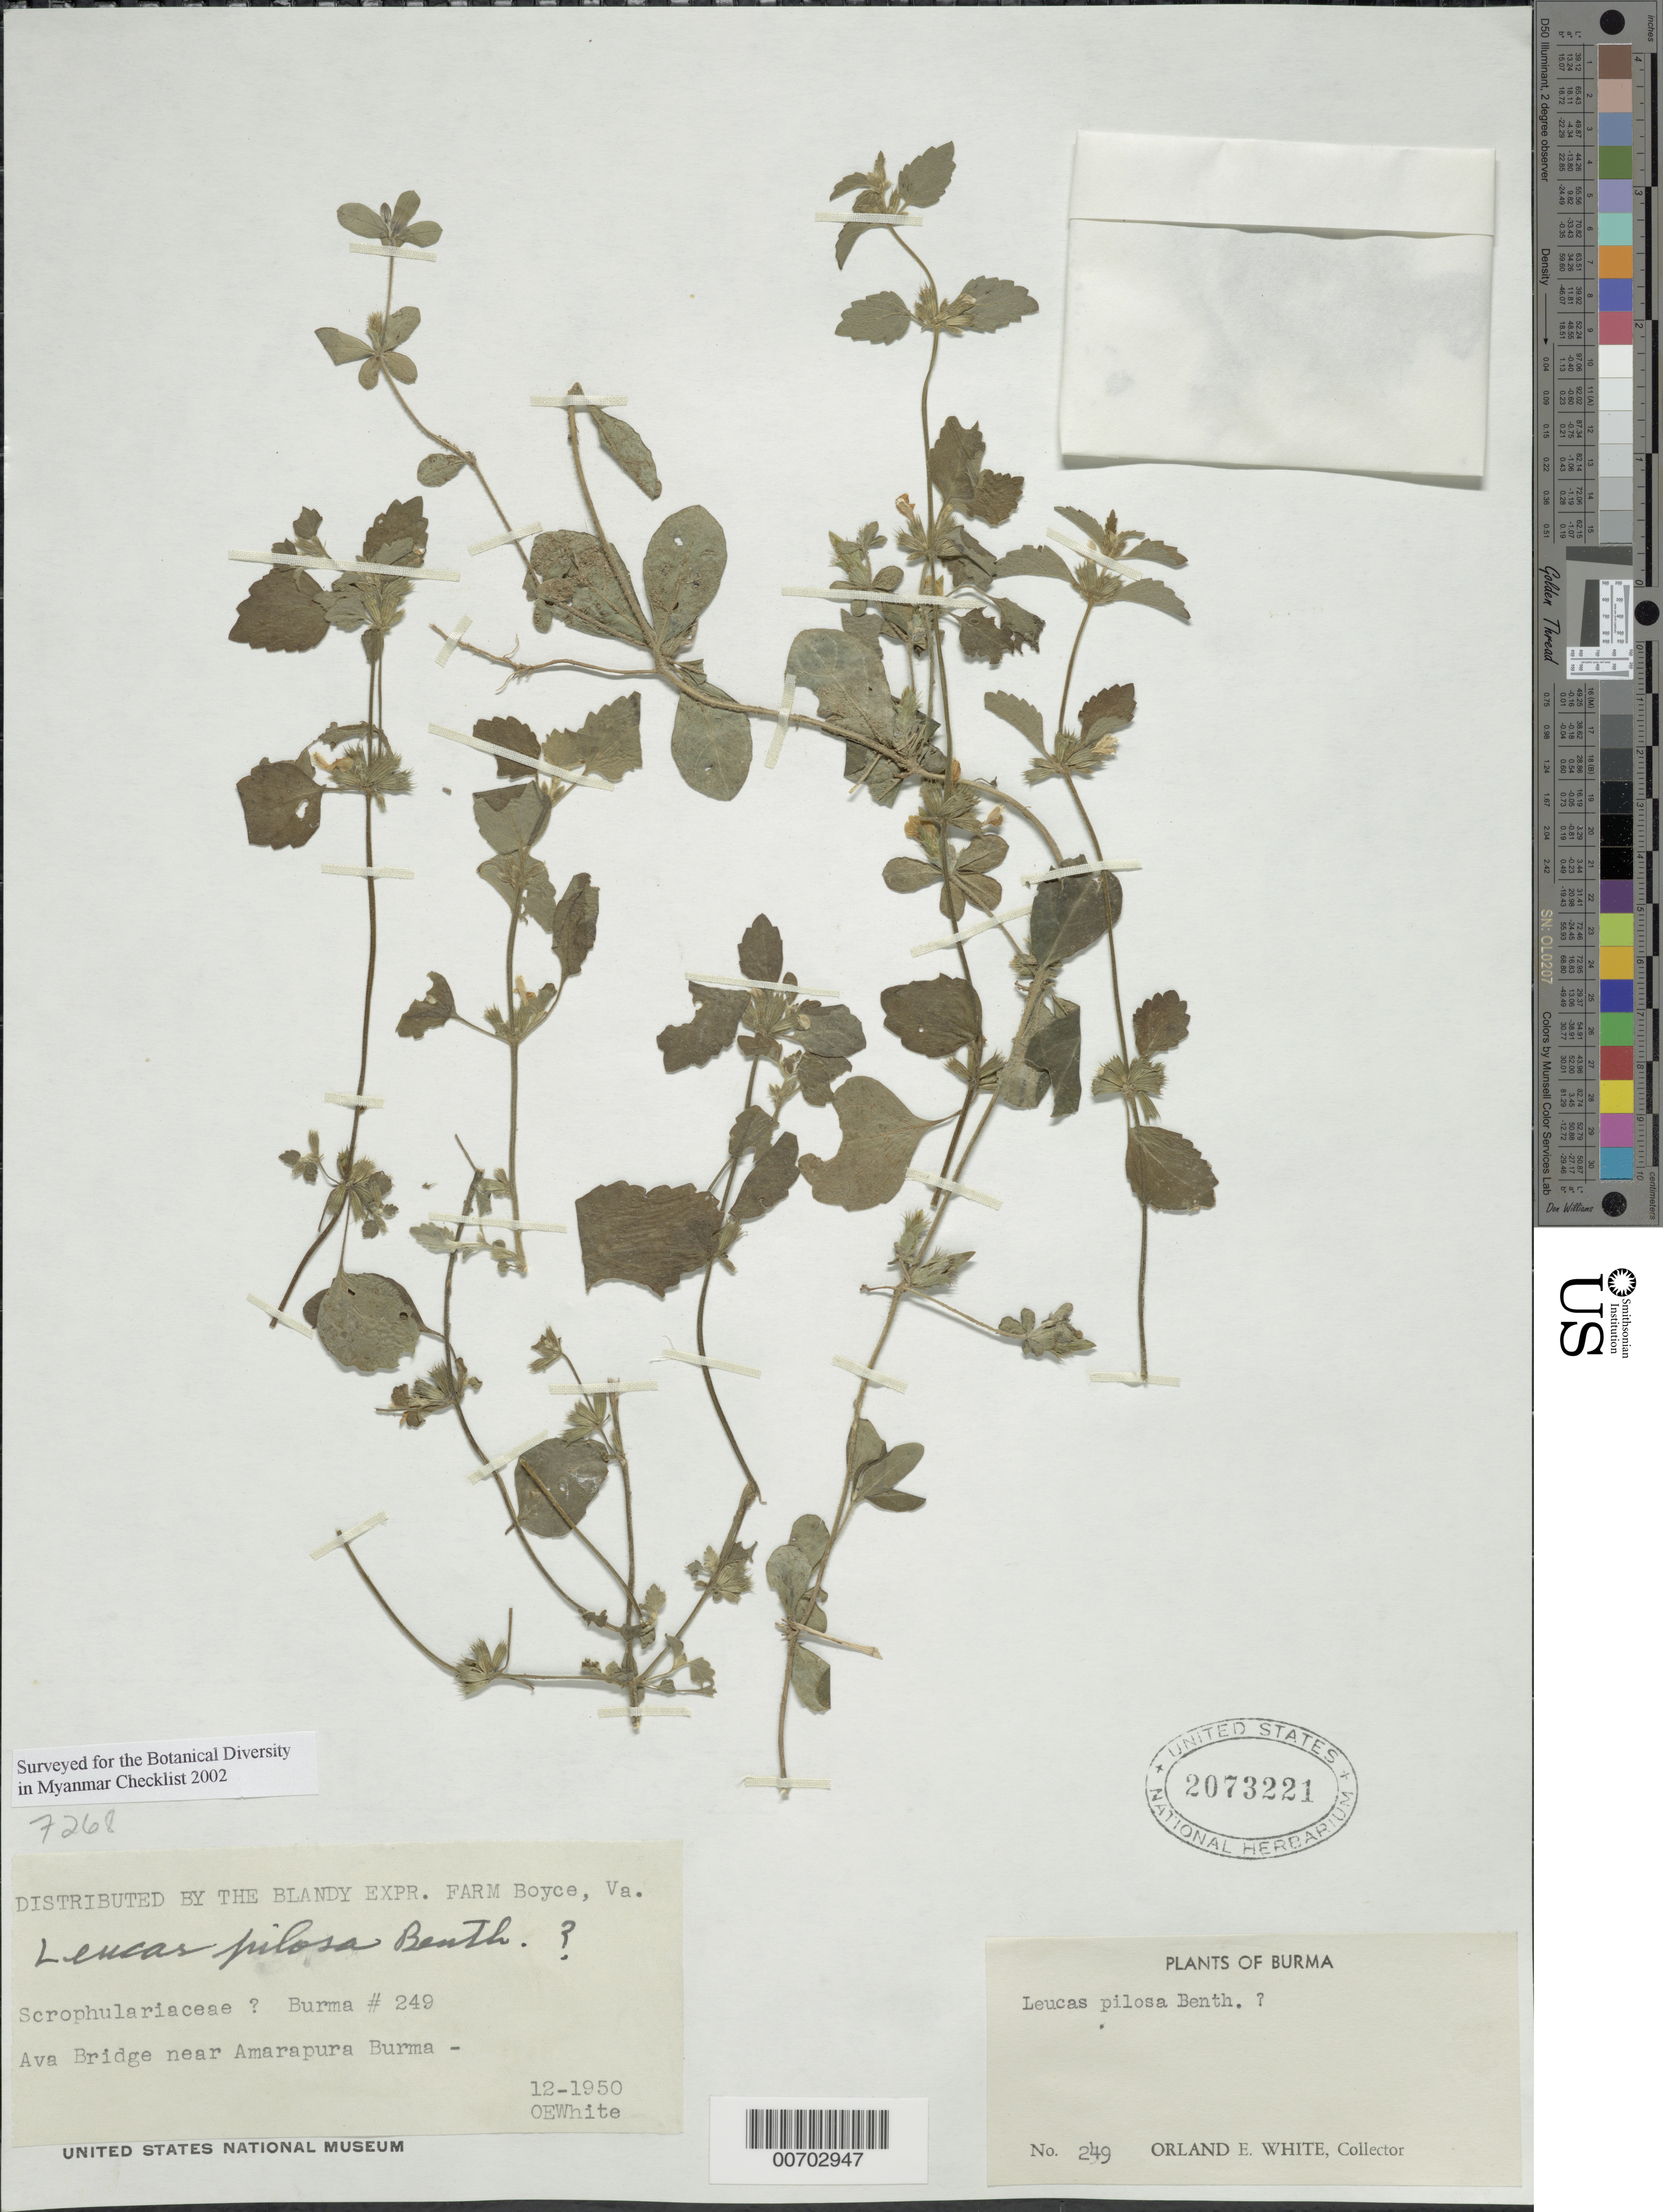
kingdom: Plantae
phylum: Tracheophyta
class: Magnoliopsida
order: Lamiales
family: Lamiaceae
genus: Leucas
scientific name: Leucas mollissima var. scaberula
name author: Hook. f.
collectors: O. E. White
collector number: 249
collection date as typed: Dec 1950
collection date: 1950-12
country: Myanmar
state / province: Irrawadda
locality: Ava Bridge, near Amarapura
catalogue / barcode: US 2073221